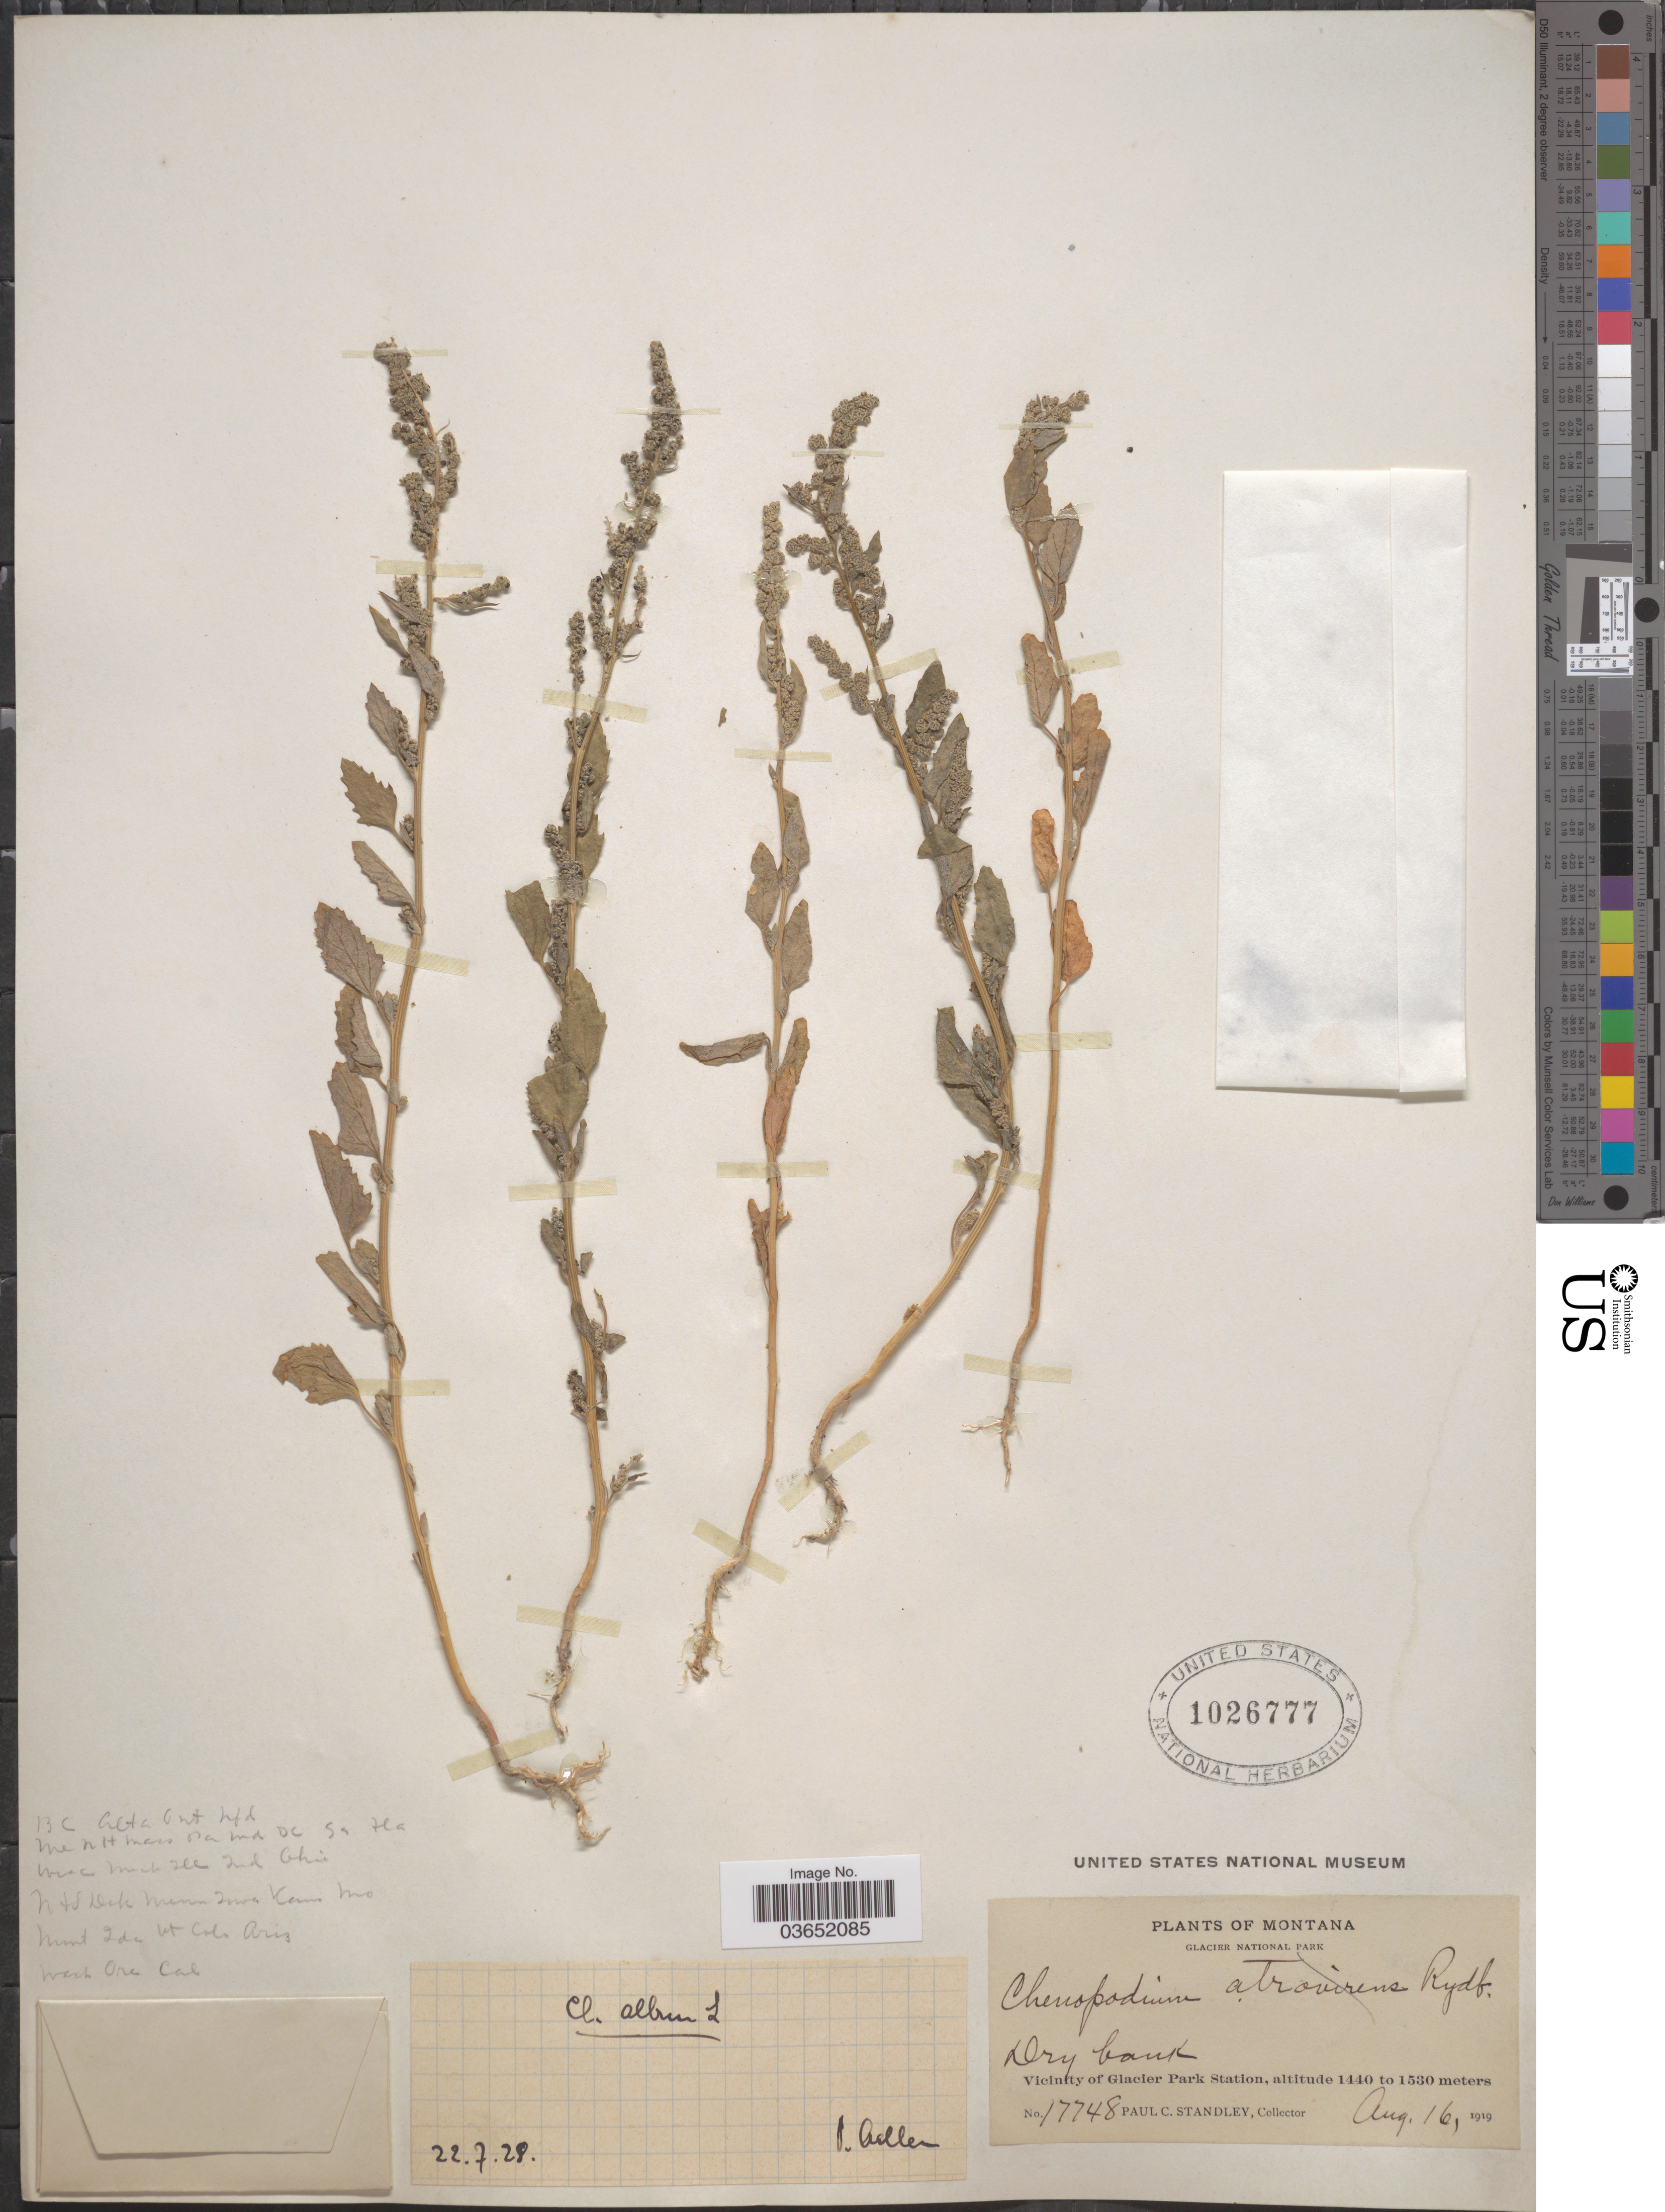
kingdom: Plantae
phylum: Tracheophyta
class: Magnoliopsida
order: Caryophyllales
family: Amaranthaceae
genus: Chenopodium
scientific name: Chenopodium album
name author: L.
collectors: P. C. Standley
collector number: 17748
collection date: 1919-08-16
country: United States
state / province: Montana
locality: Glacier National Park. Vicinity of Glacier Park Station.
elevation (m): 1440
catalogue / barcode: US 1026777